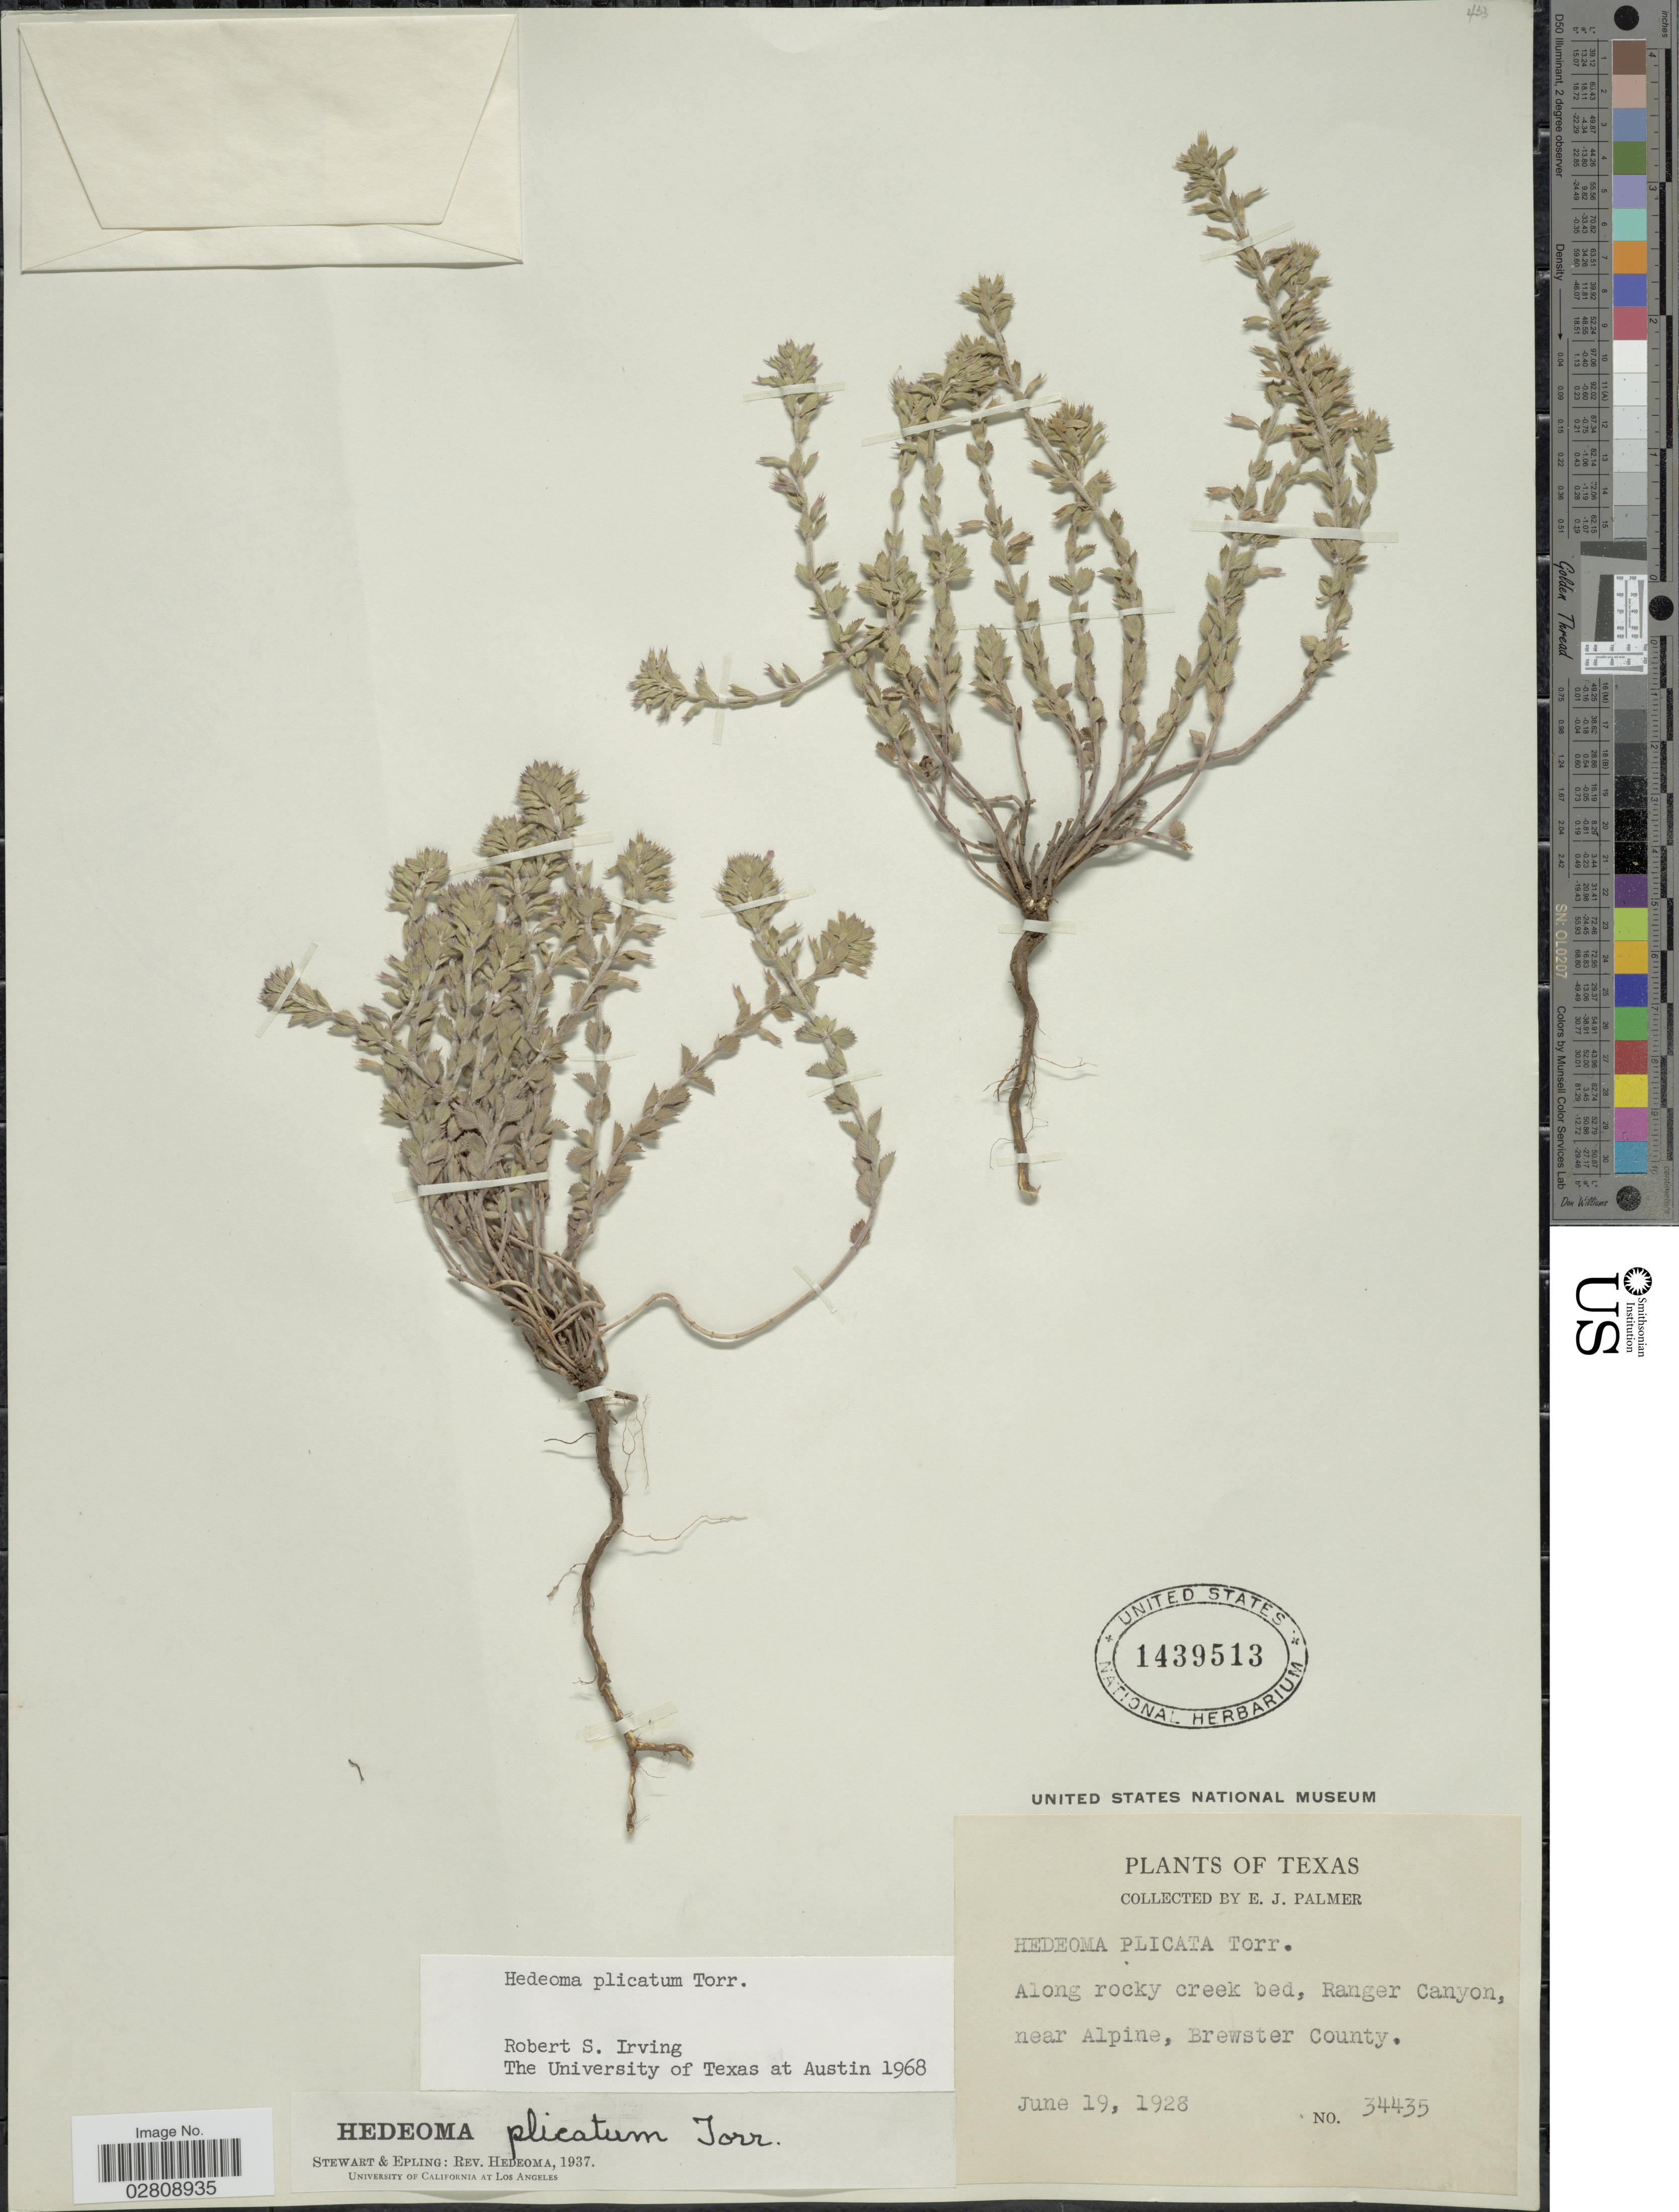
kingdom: Plantae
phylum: Tracheophyta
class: Magnoliopsida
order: Lamiales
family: Lamiaceae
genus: Hedeoma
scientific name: Hedeoma plicatum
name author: Torr. in Emory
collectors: E. J. Palmer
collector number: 34435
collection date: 1928-06-19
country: United States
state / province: Texas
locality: Along rocky creek bed, Ranger Canyon, near Alpine, Brewster County.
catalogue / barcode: US 1439513